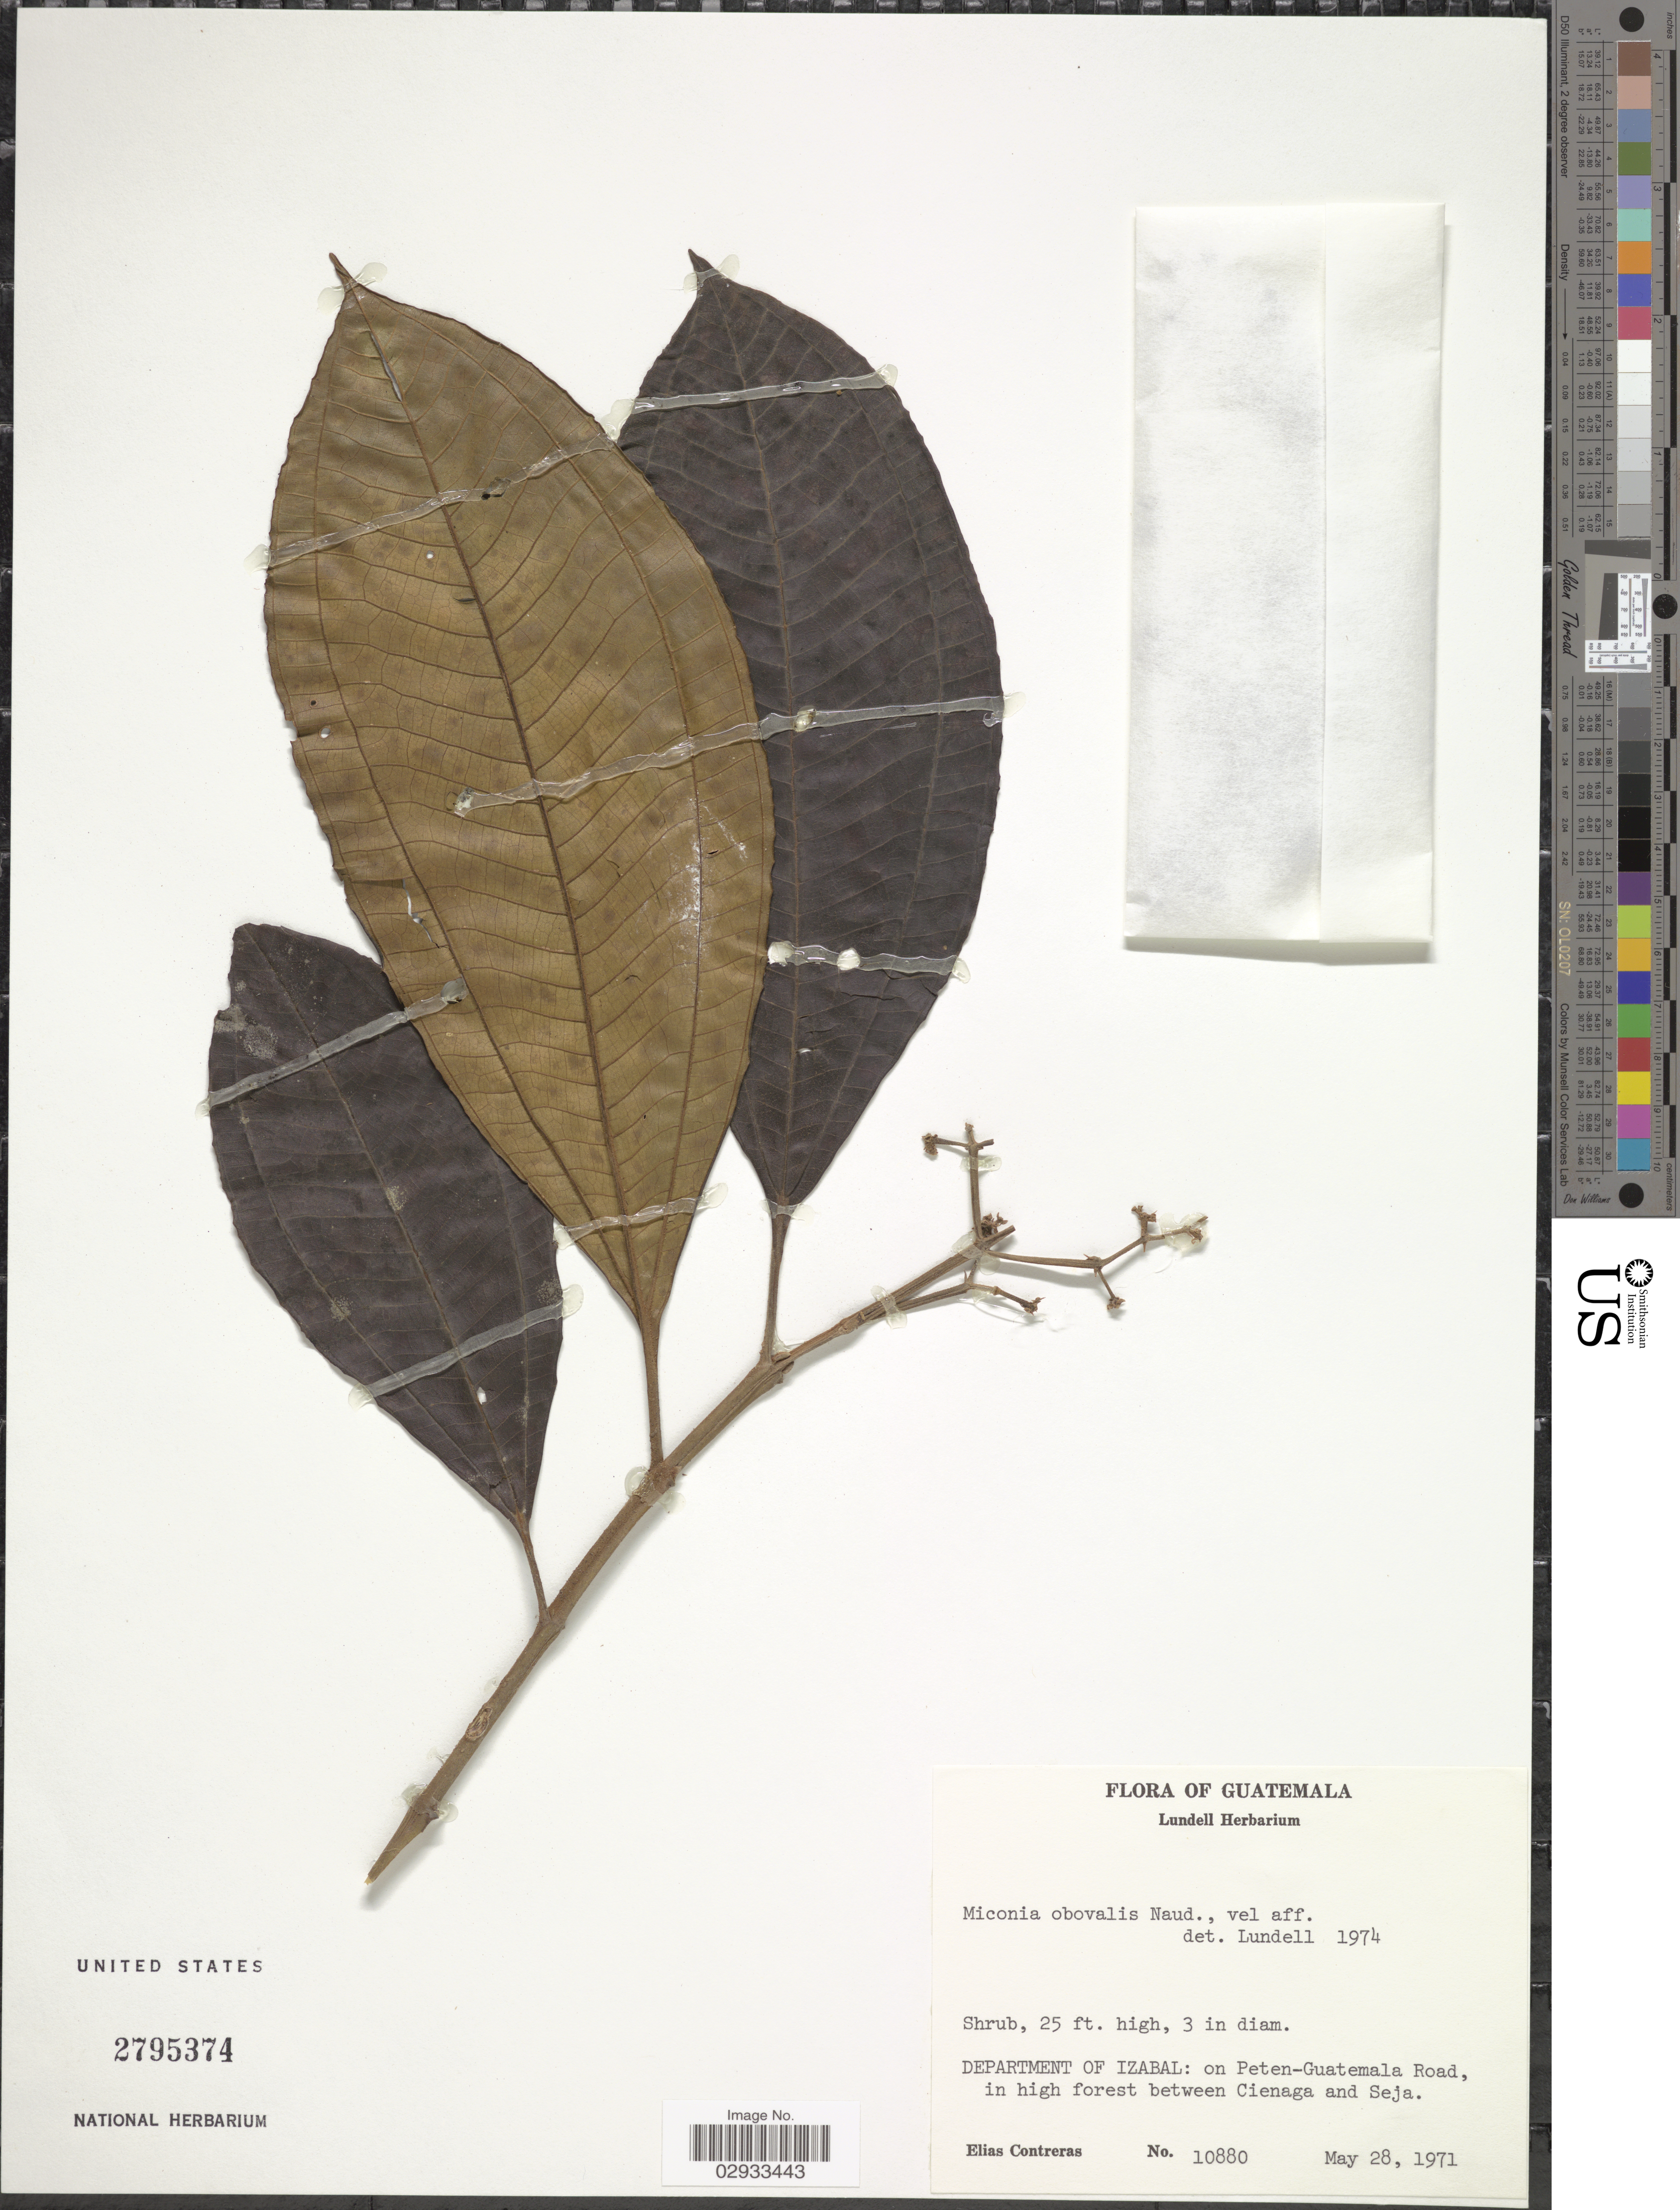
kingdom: Plantae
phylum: Tracheophyta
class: Magnoliopsida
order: Myrtales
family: Melastomataceae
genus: Miconia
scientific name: Miconia splendens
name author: (Sw.) Griseb.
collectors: E. Contreras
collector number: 10880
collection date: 1971-05-28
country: Guatemala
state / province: Izabal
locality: Department of Izabal: on Peten-Guatemala Road, in high forest between Cienaga and Seja.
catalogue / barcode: US 2795374